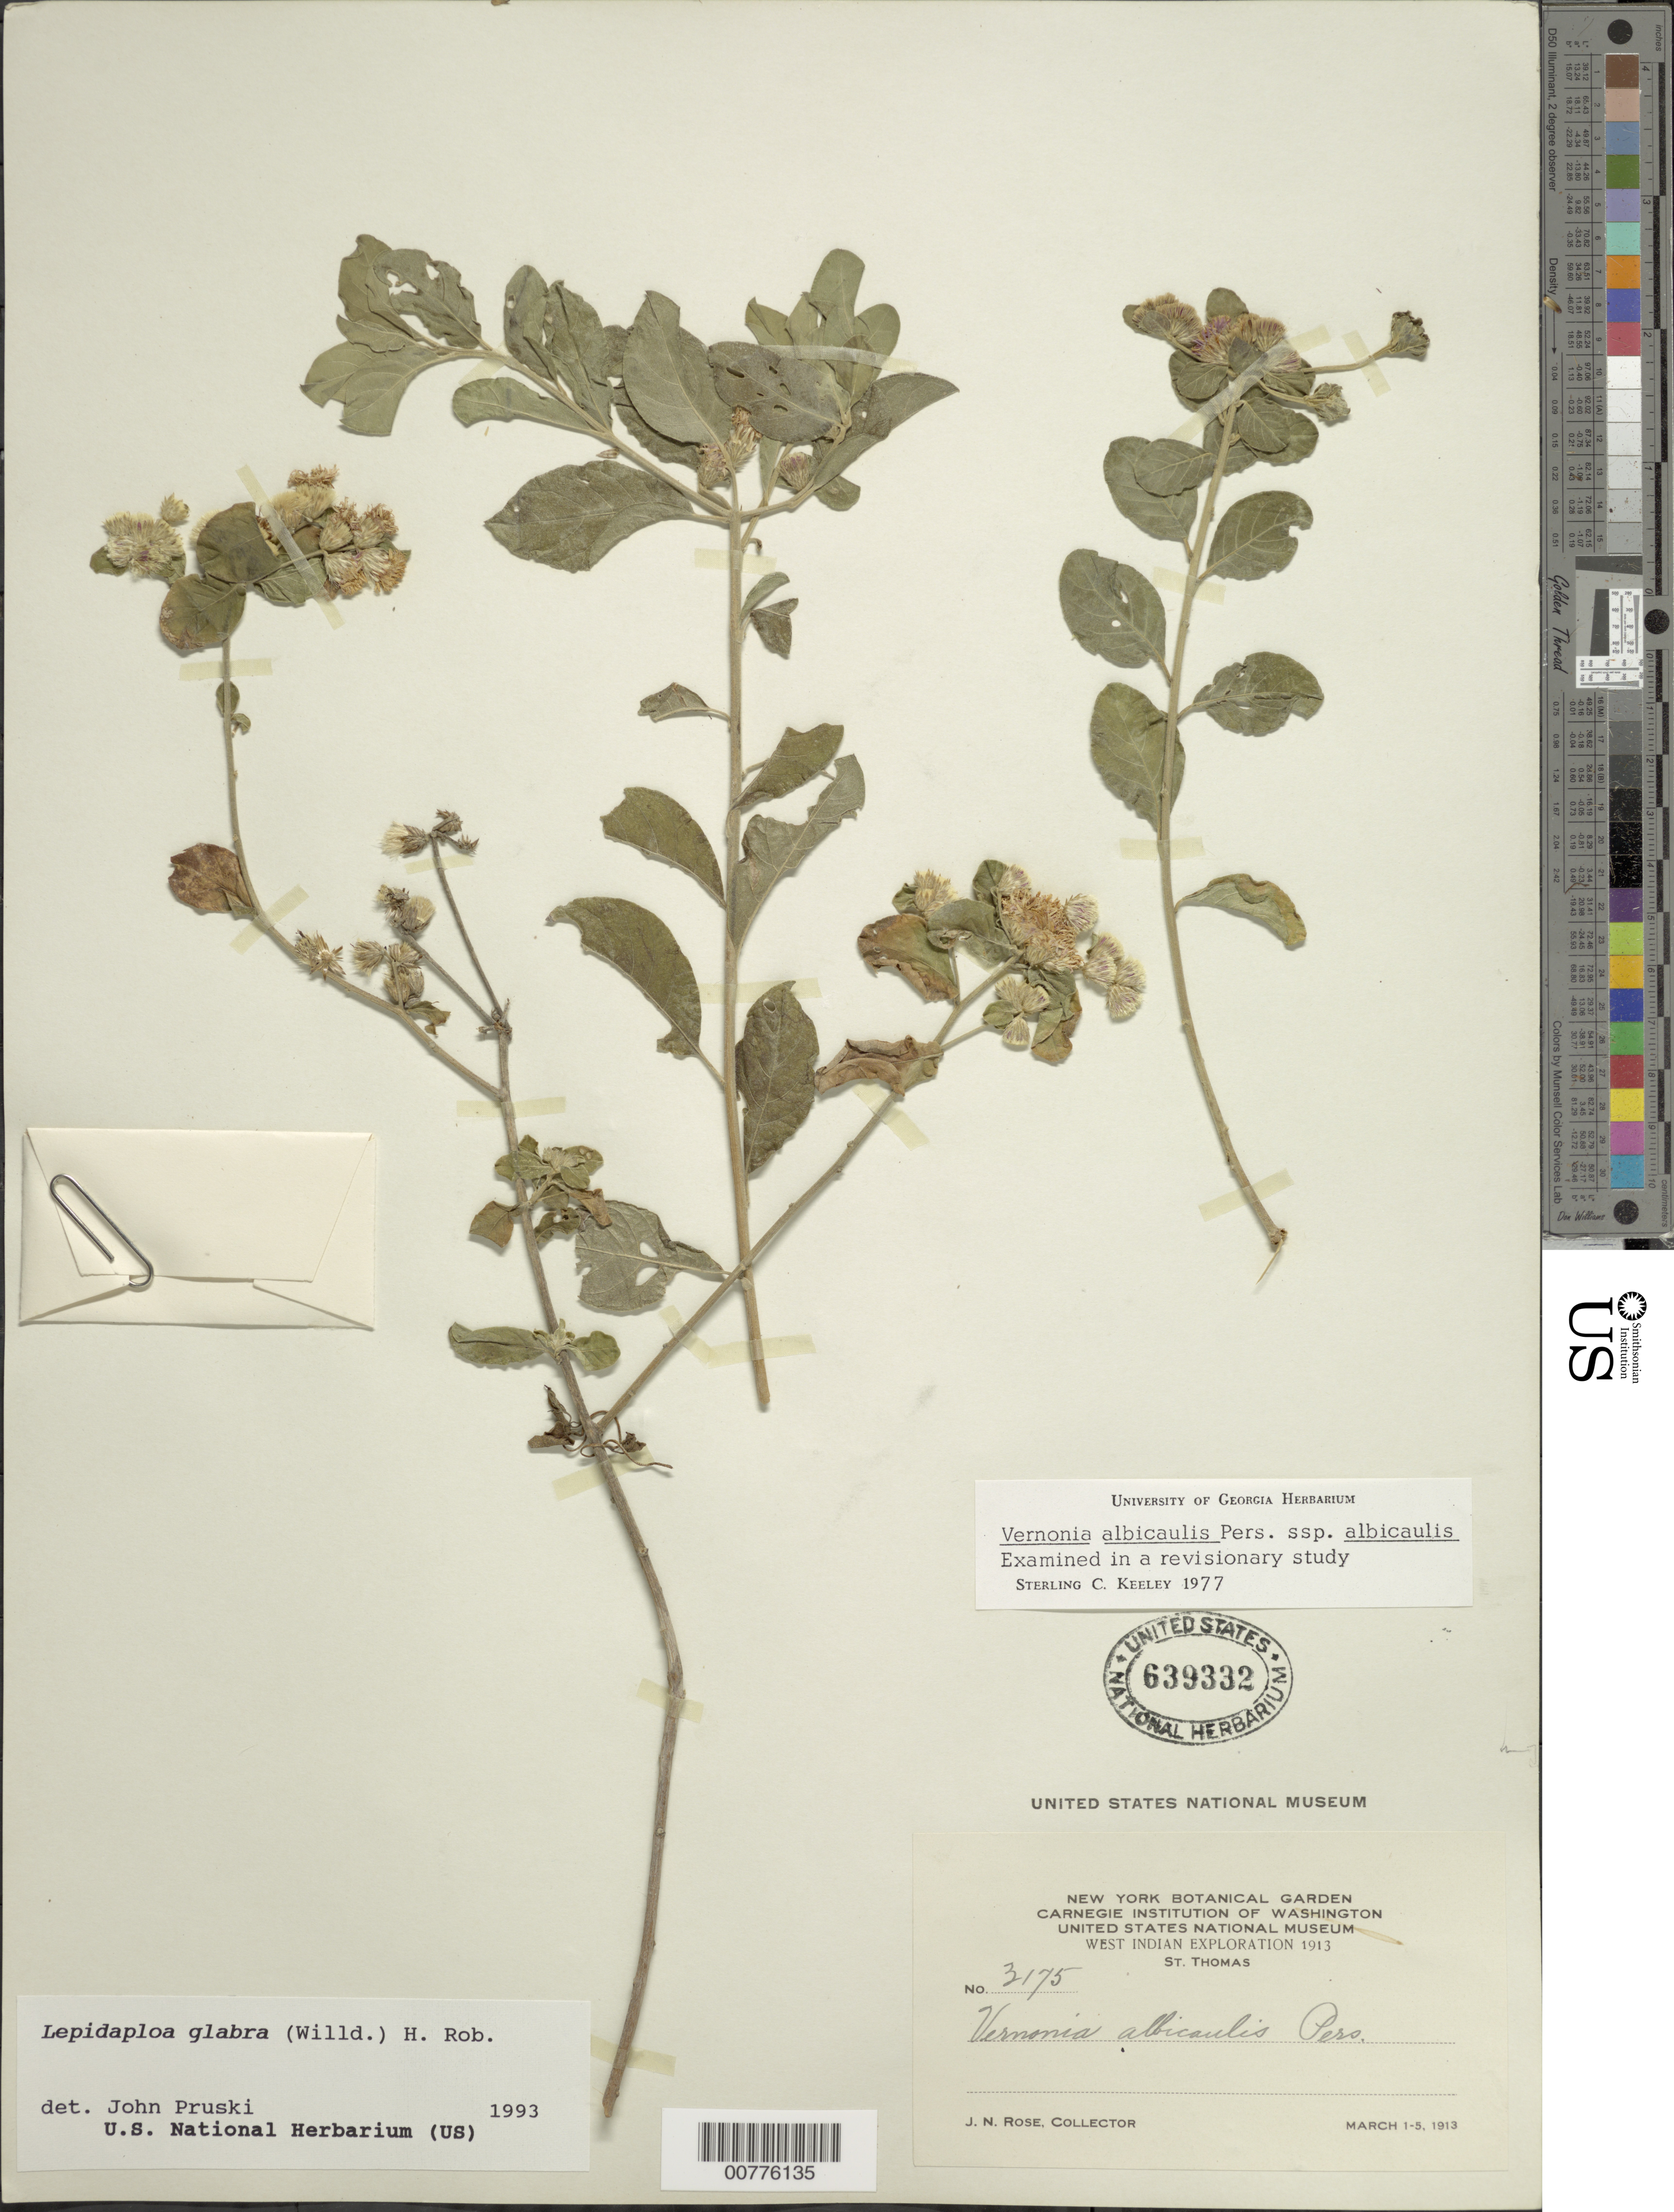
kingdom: Plantae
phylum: Tracheophyta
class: Magnoliopsida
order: Asterales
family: Asteraceae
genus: Lepidaploa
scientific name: Lepidaploa glabra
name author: (Willd.) H. Rob.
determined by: Pruski, J. F.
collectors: J. N. Rose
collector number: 3175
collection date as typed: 01 Mar 1913 to 05 Mar 1913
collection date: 1913-03-01/1913-03-05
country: U.S. Virgin Islands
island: St. Thomas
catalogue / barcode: US 639332